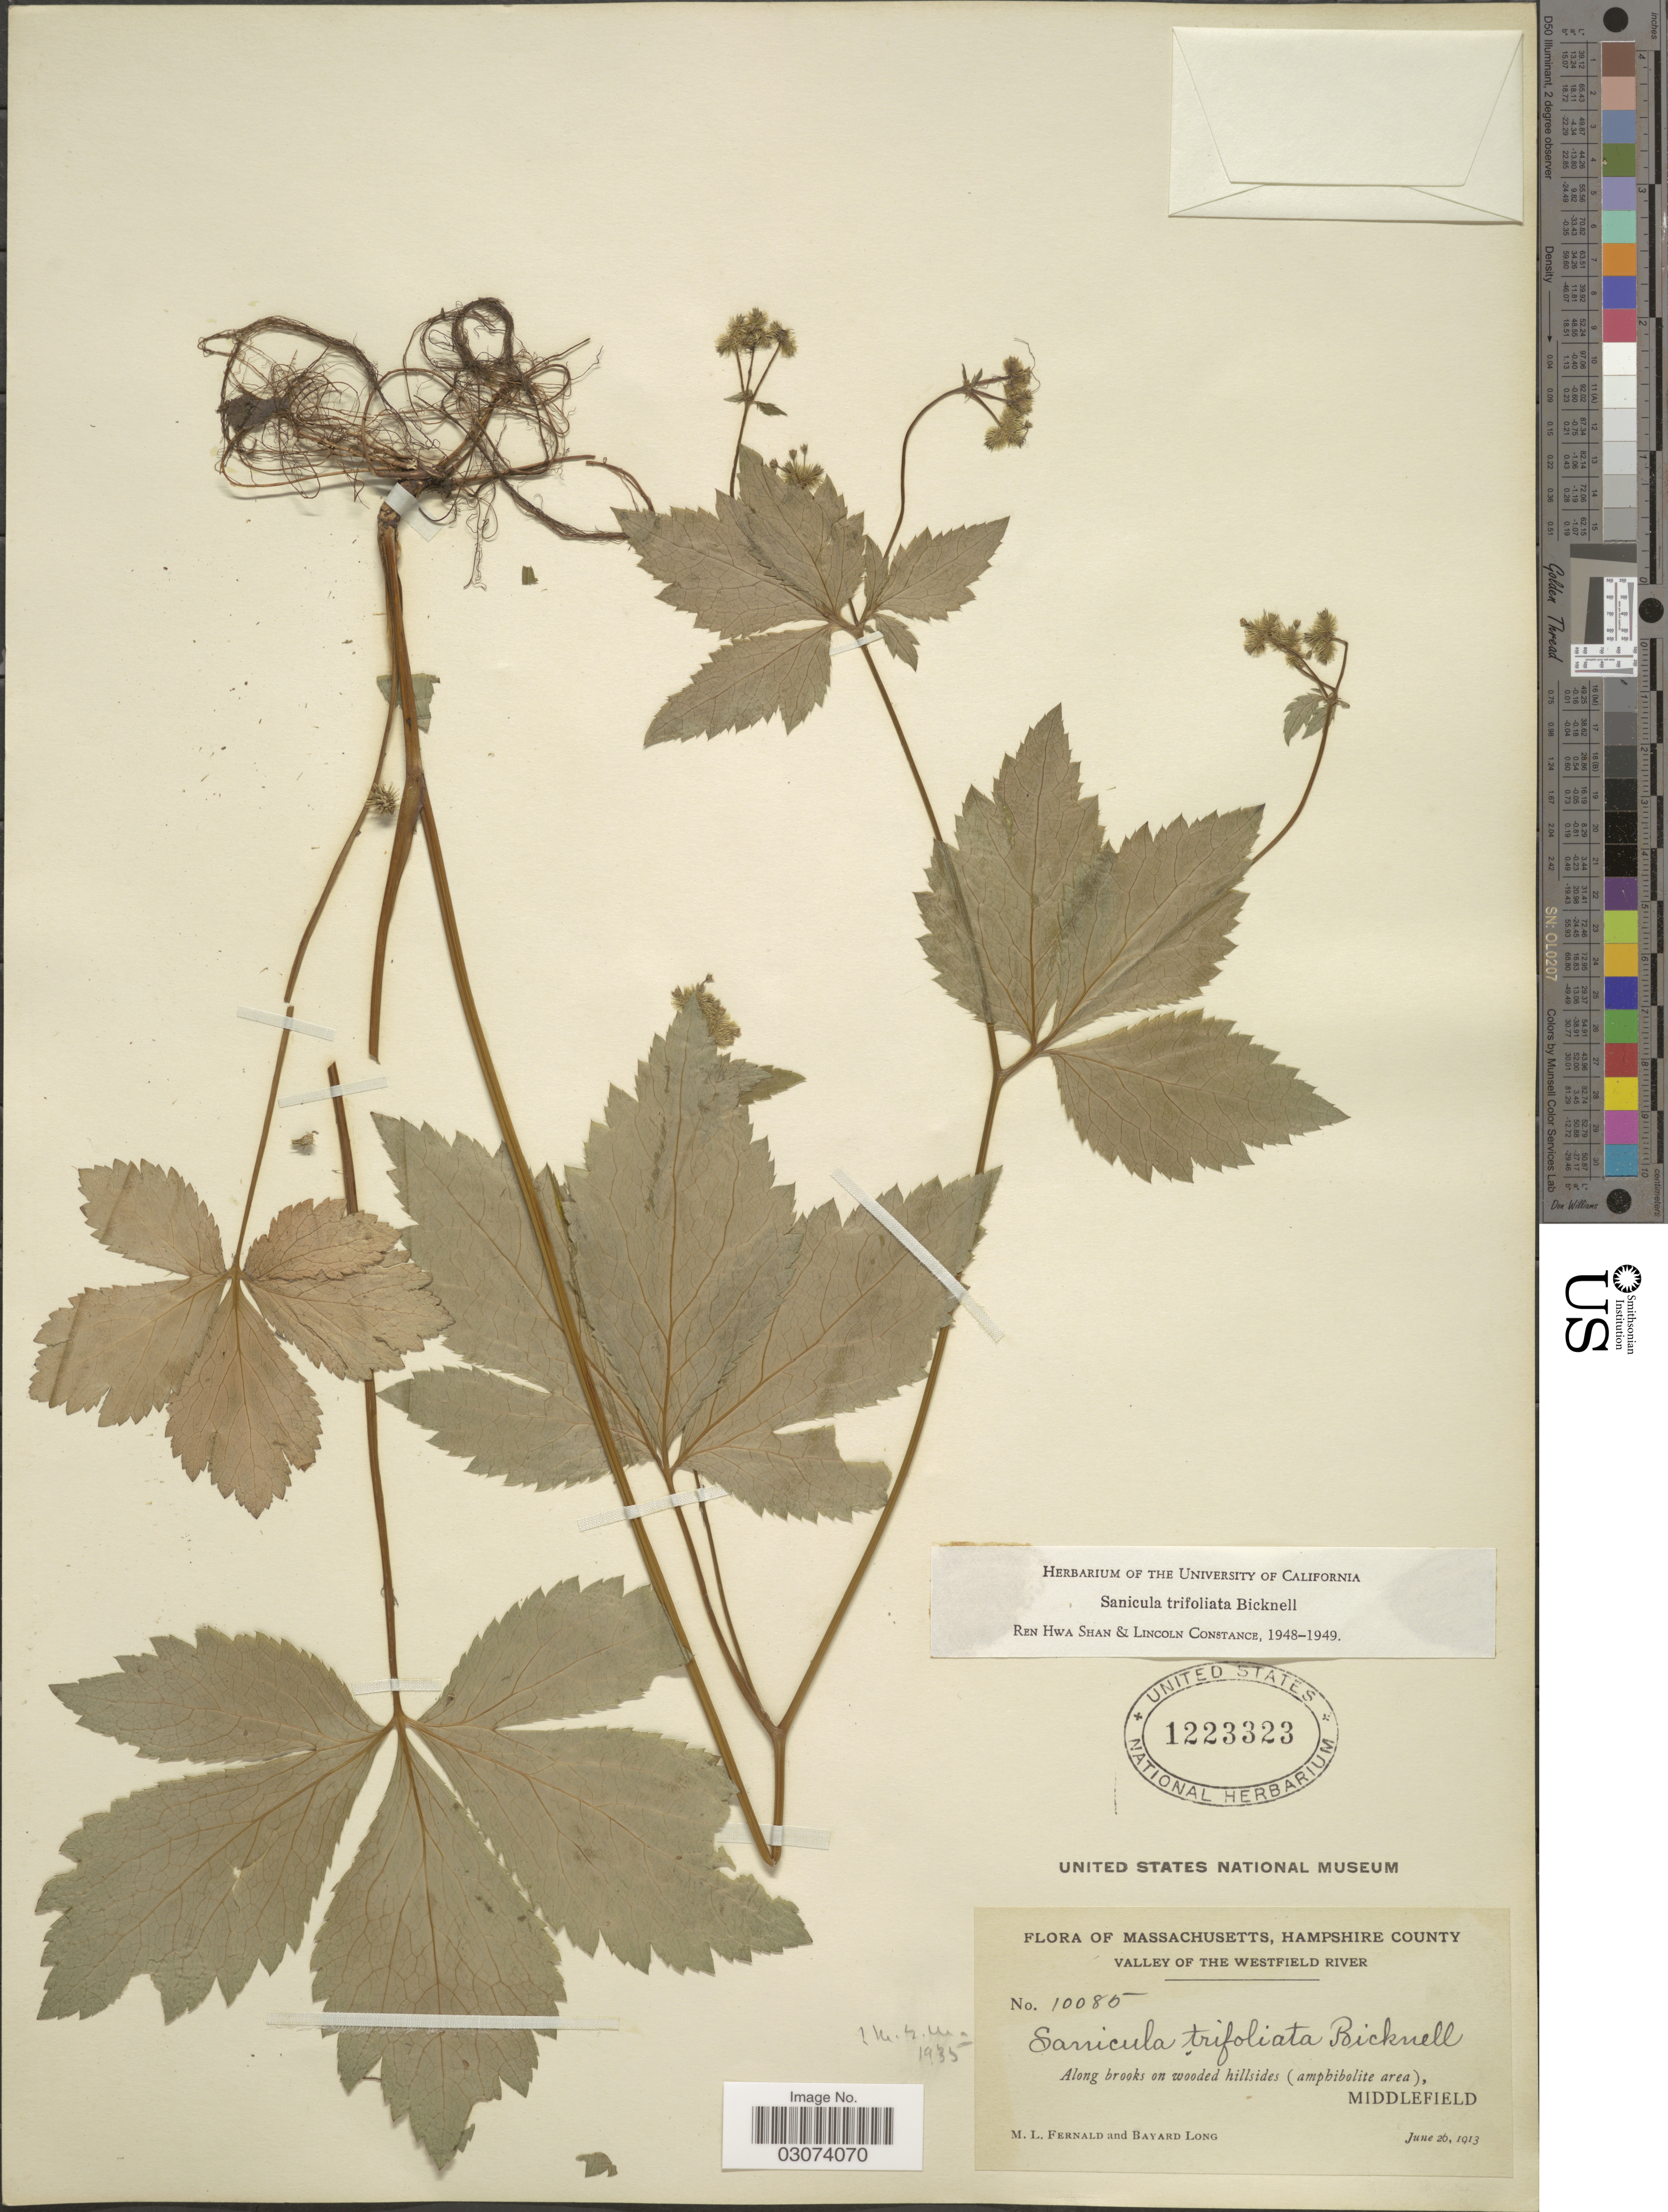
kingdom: Plantae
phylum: Tracheophyta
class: Magnoliopsida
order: Apiales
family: Apiaceae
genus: Sanicula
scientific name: Sanicula trifoliata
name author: E.P. Bicknell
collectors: M. L. Fernald & B. Long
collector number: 10085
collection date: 1913-06-26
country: United States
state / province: Massachusetts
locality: Hampshire County. Valley of the Westfield River. Along brooks on wooded hillsides (amphibolite area). Middlefield.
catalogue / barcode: US 1223323